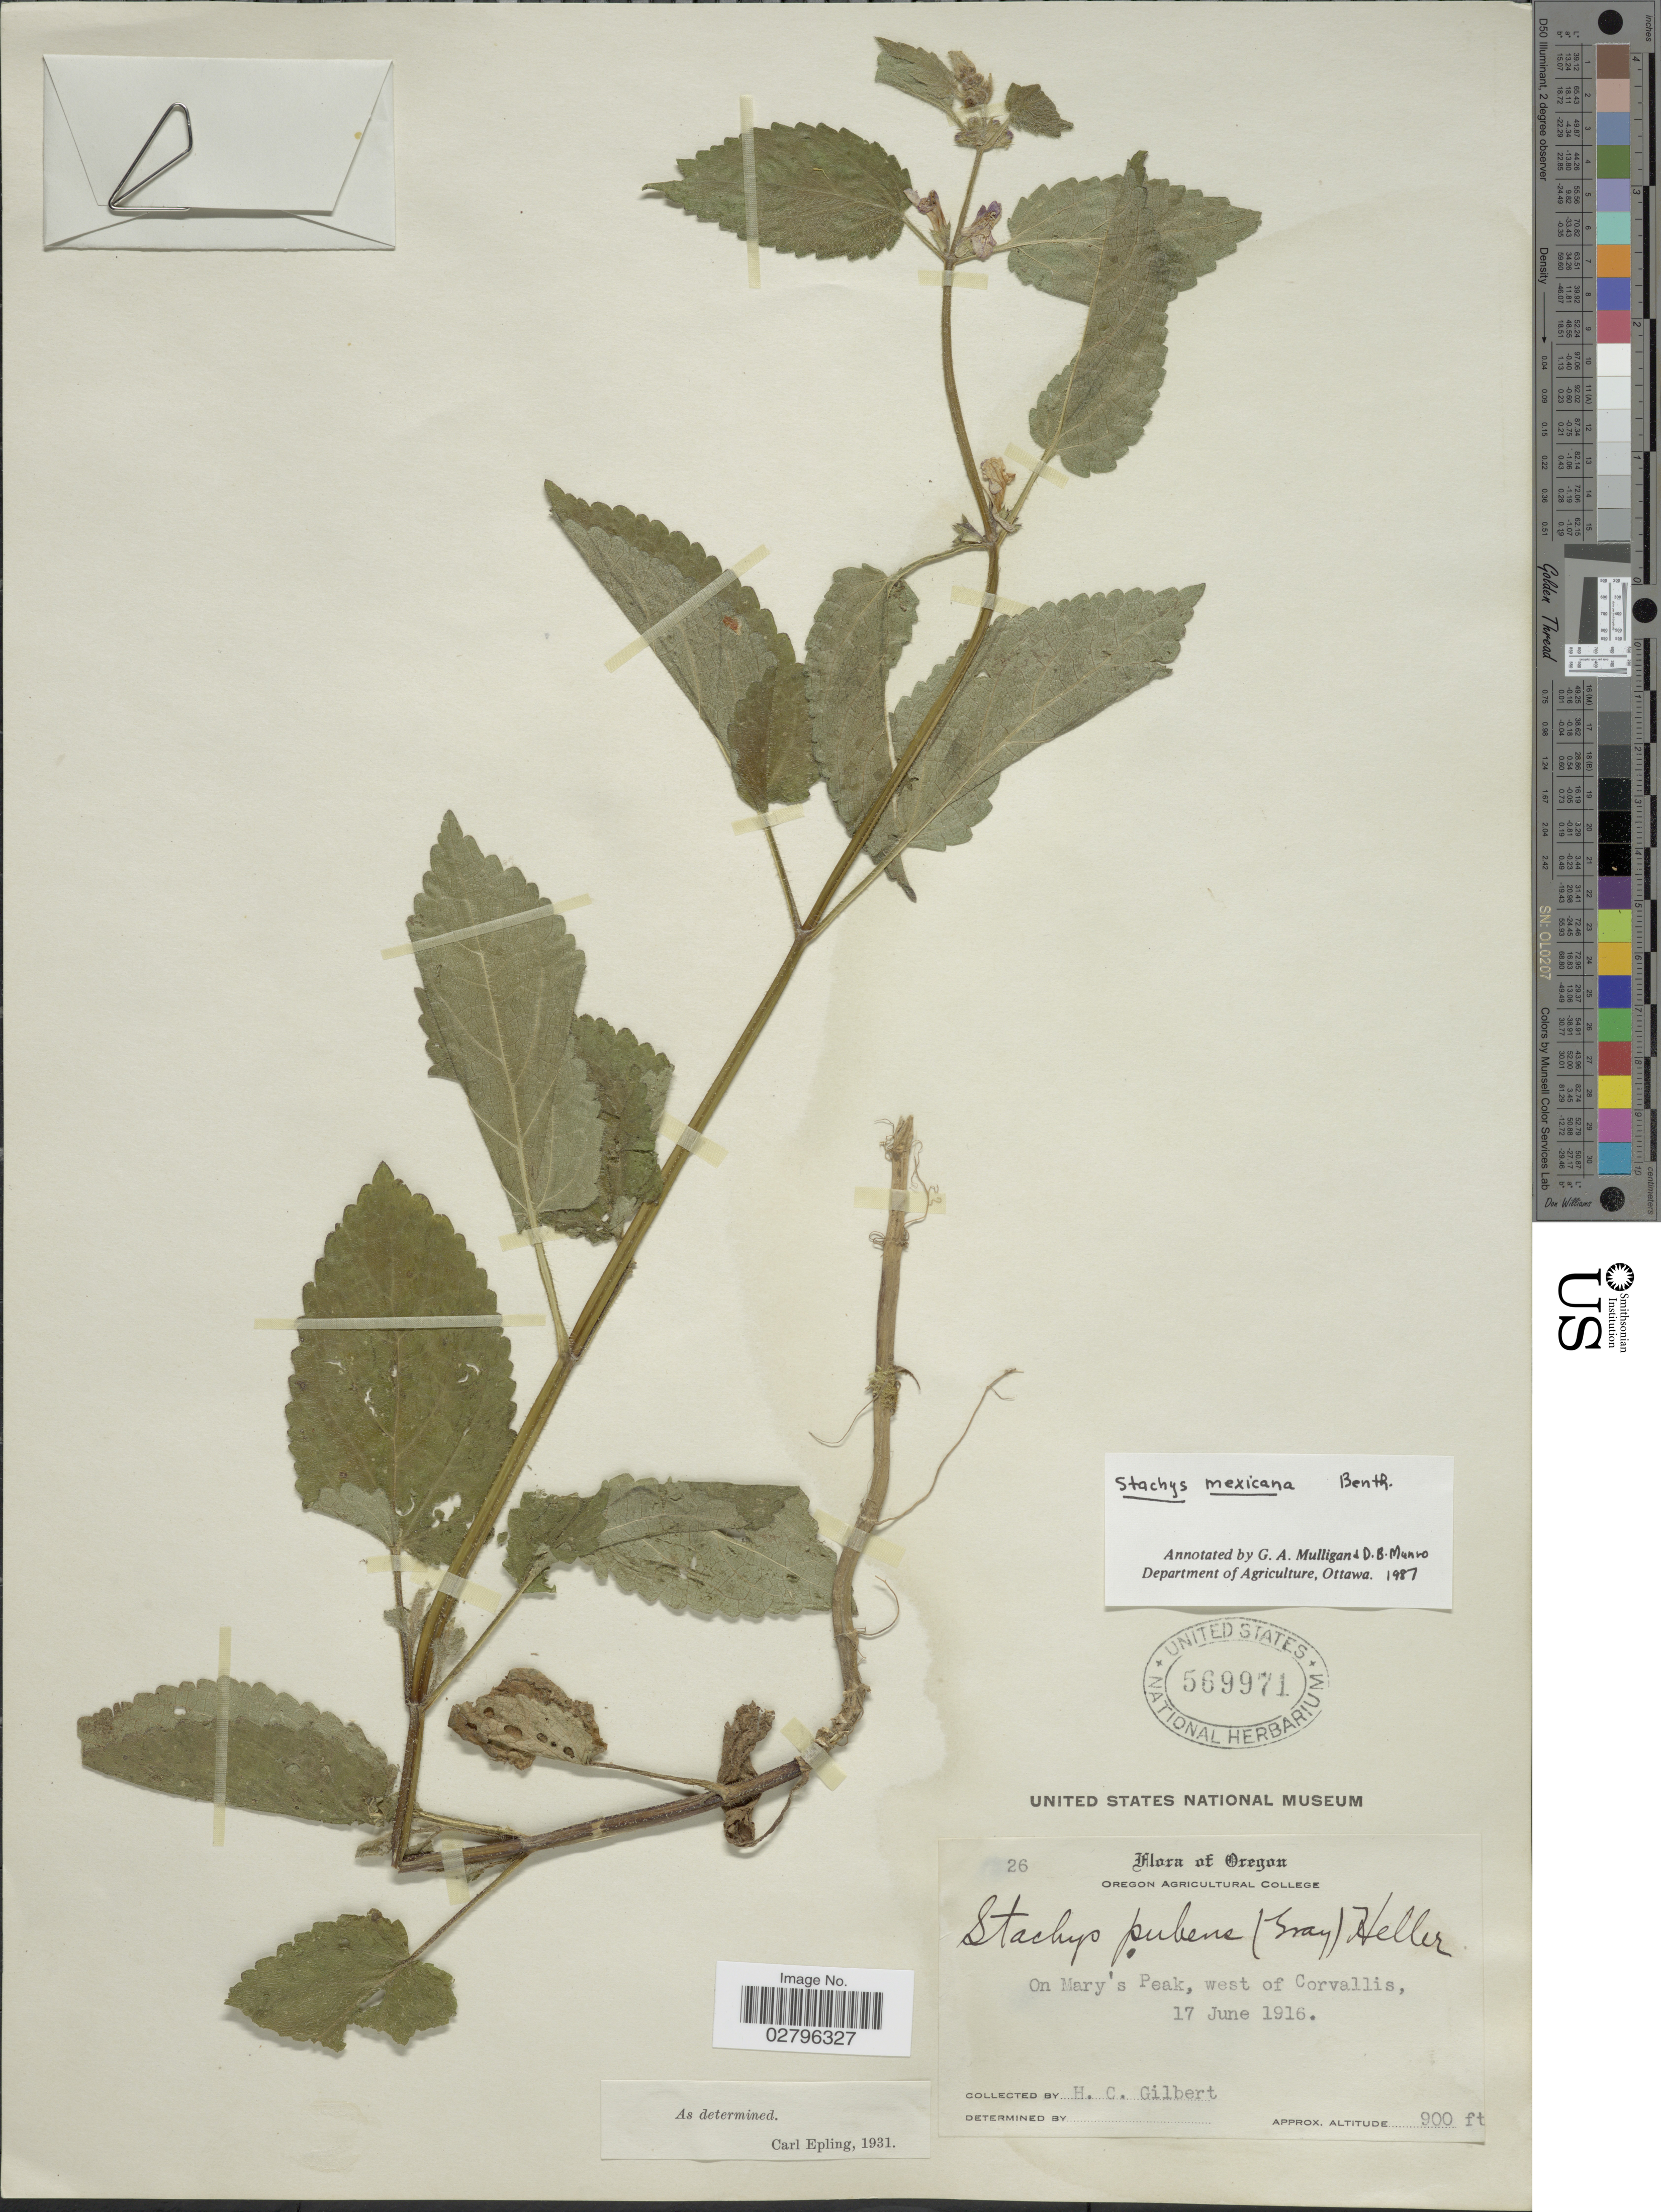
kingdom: Plantae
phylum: Tracheophyta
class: Magnoliopsida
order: Lamiales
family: Lamiaceae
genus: Stachys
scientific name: Stachys mexicana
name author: Benth.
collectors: H. Gilbert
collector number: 26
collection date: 1916-06-17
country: United States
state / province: Oregon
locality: On Mary's Peak, west of Corvallis.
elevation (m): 274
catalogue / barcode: US 569971